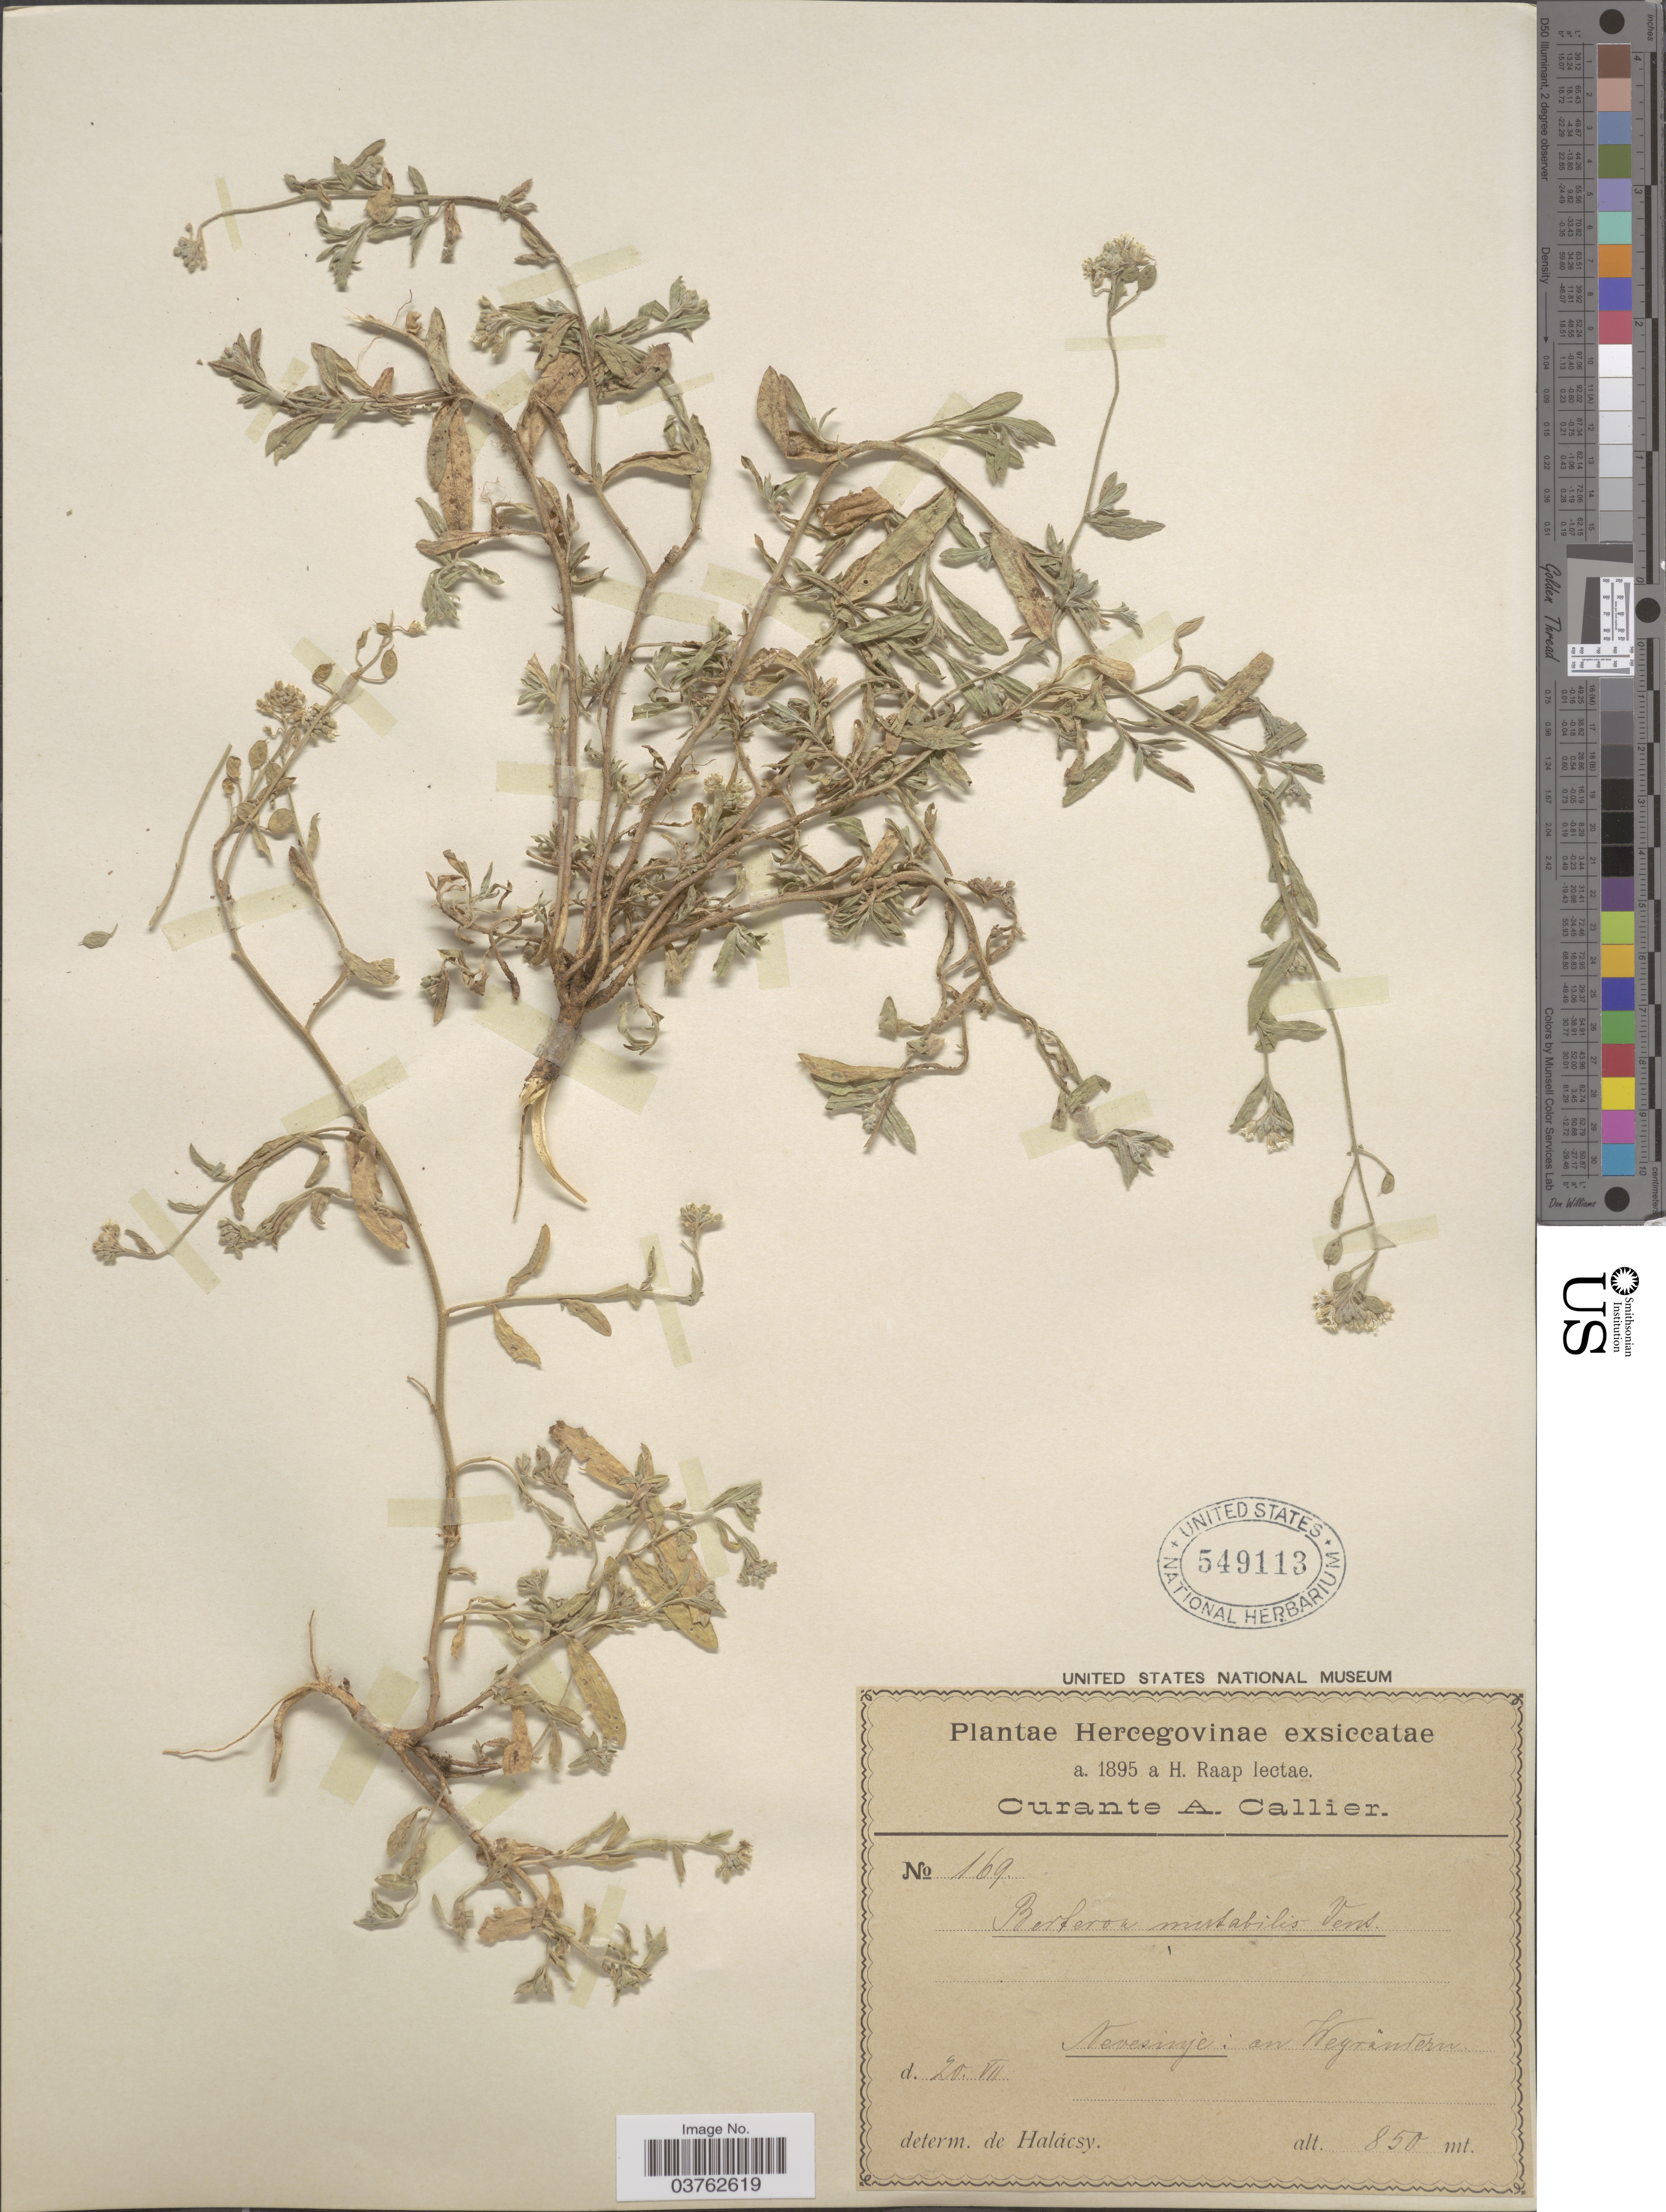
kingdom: Plantae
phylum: Tracheophyta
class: Magnoliopsida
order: Brassicales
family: Brassicaceae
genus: Berteroa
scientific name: Berteroa mutabilis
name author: (Vent.) DC.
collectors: H. Raap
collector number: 169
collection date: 1895-07-20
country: Bosnia and Herzegovina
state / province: Srpska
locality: Hercegovinae. Nevesinje: an Weyräntern.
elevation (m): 850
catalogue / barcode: US 549113